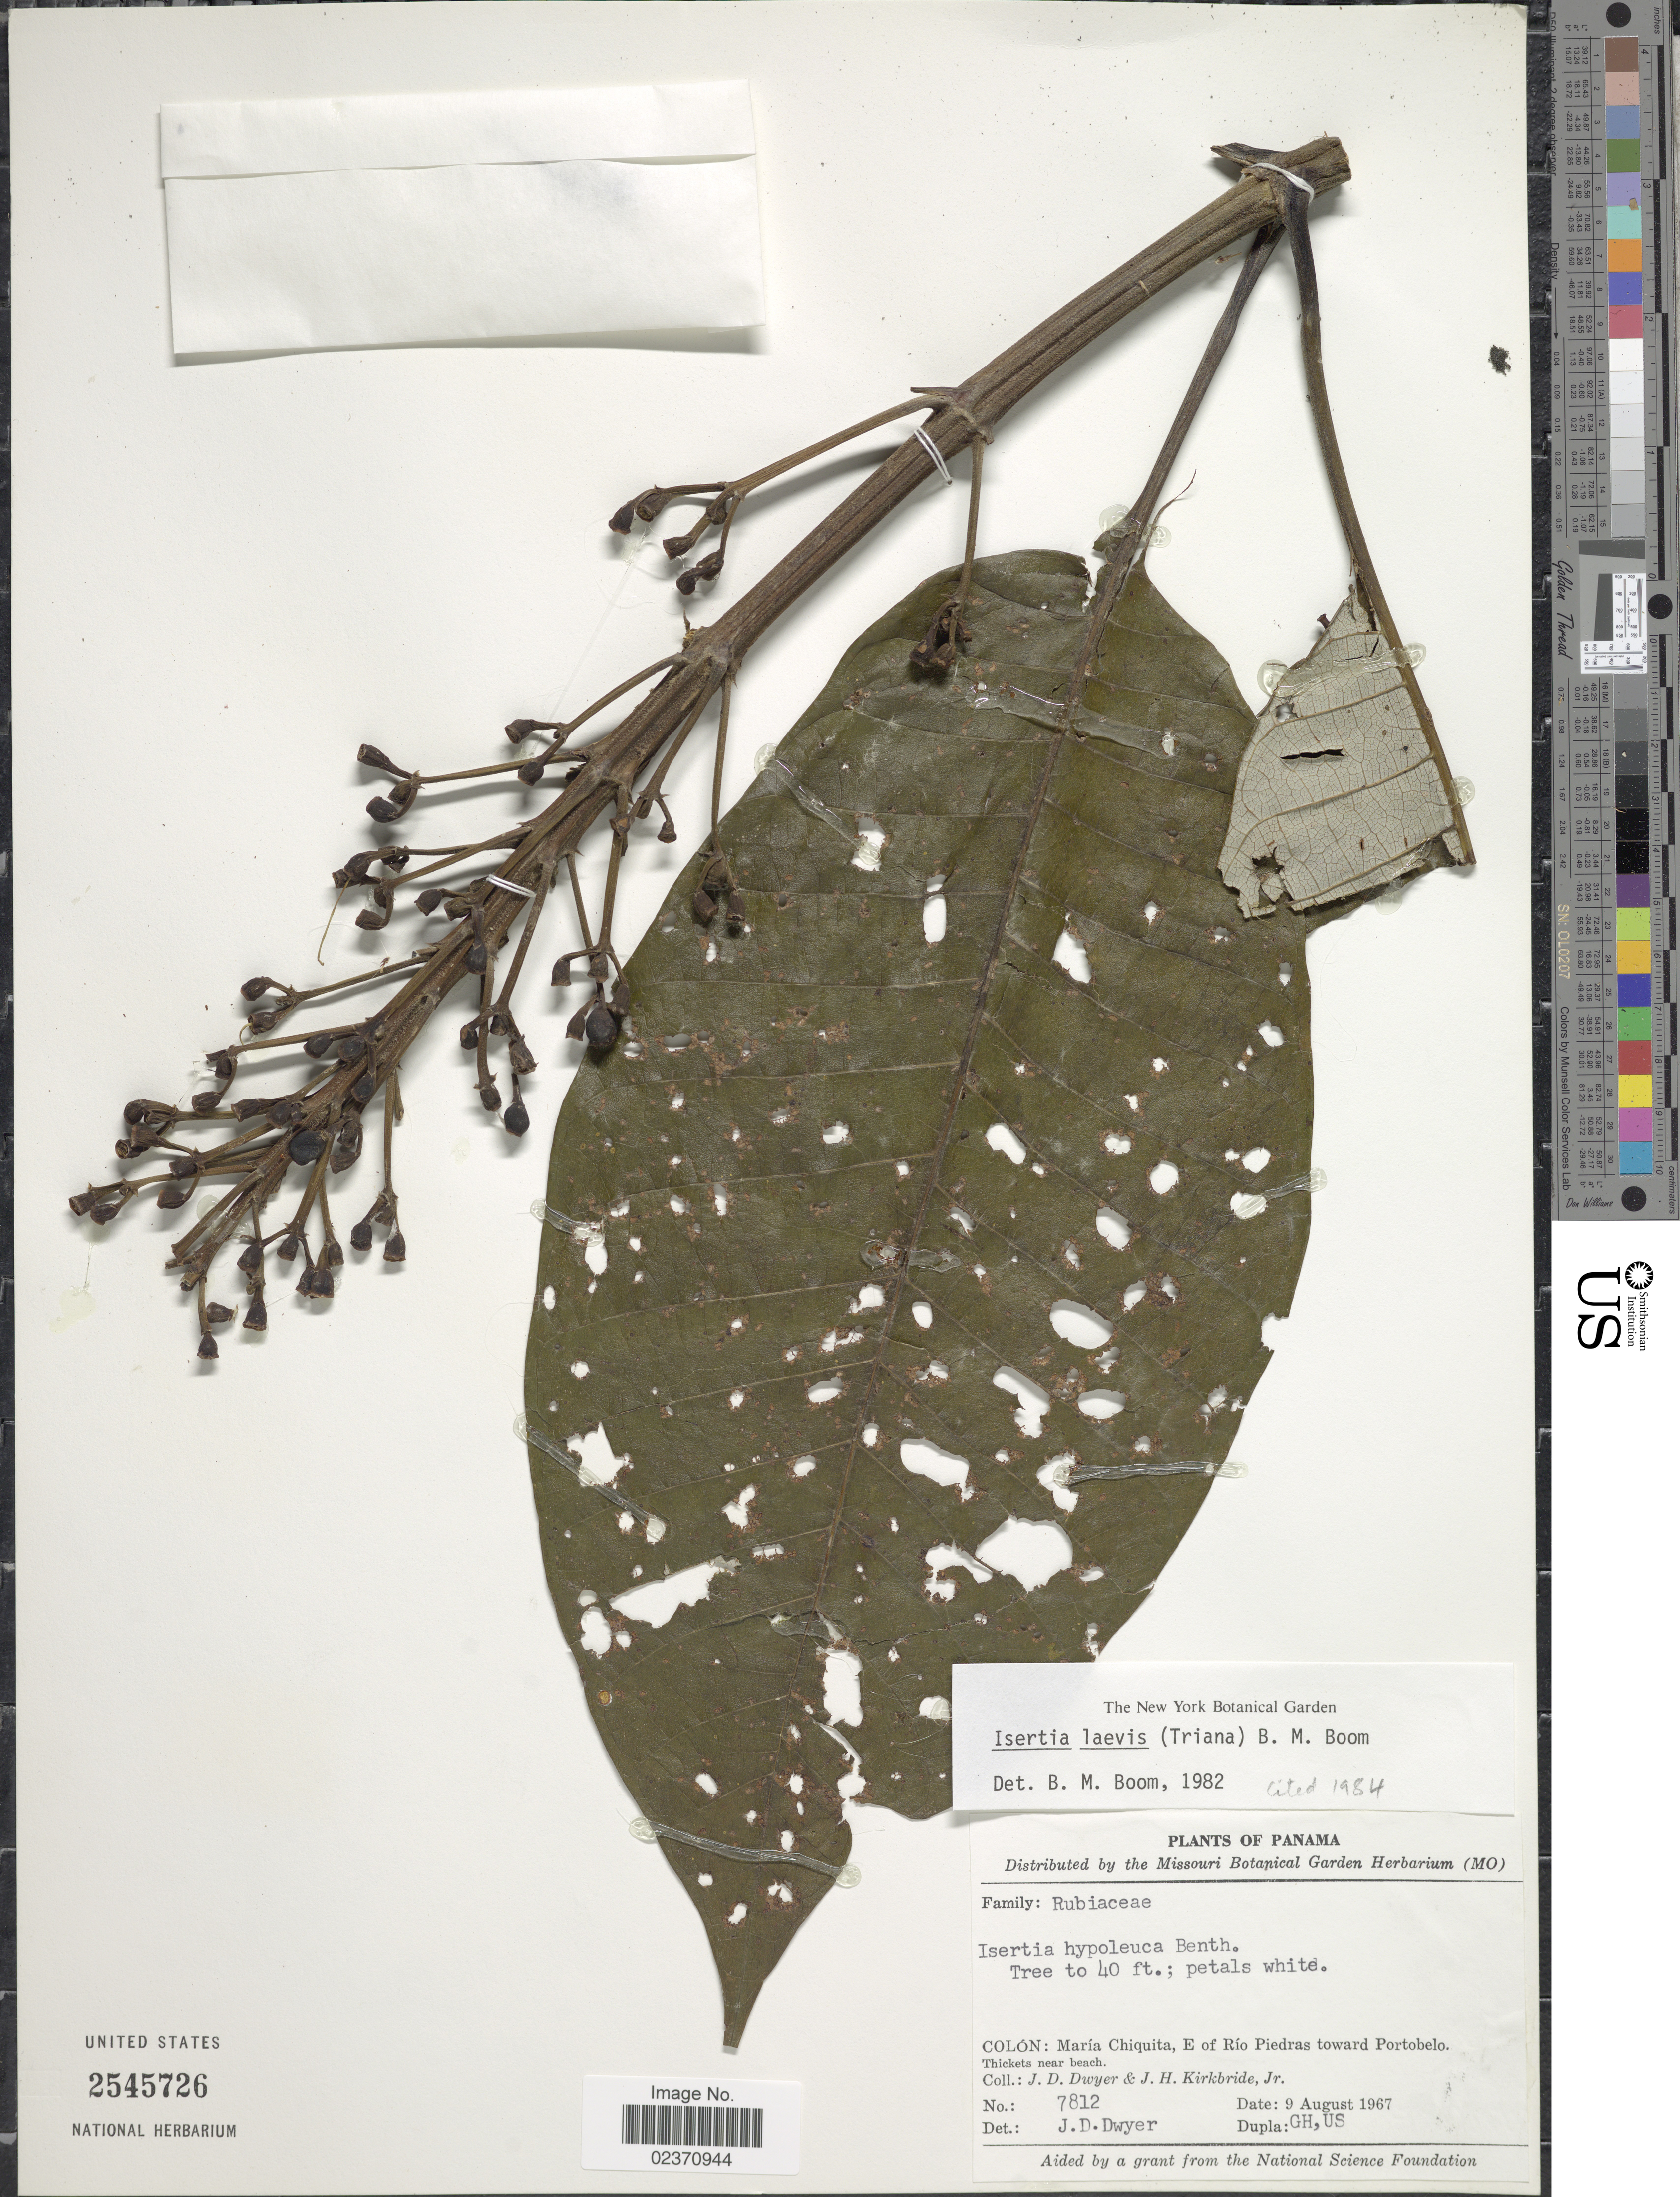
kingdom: Plantae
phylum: Tracheophyta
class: Magnoliopsida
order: Gentianales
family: Rubiaceae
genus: Isertia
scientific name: Isertia laevis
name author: (Triana) B.M. Boom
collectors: J. D. Dwyer & J. H. Kirkbride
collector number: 7812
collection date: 1967-08-09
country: Panama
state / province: Colón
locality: Maria Chiquita, E of Rio Piedras toward Portobelo, thickets near beach.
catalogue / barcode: US 2545726